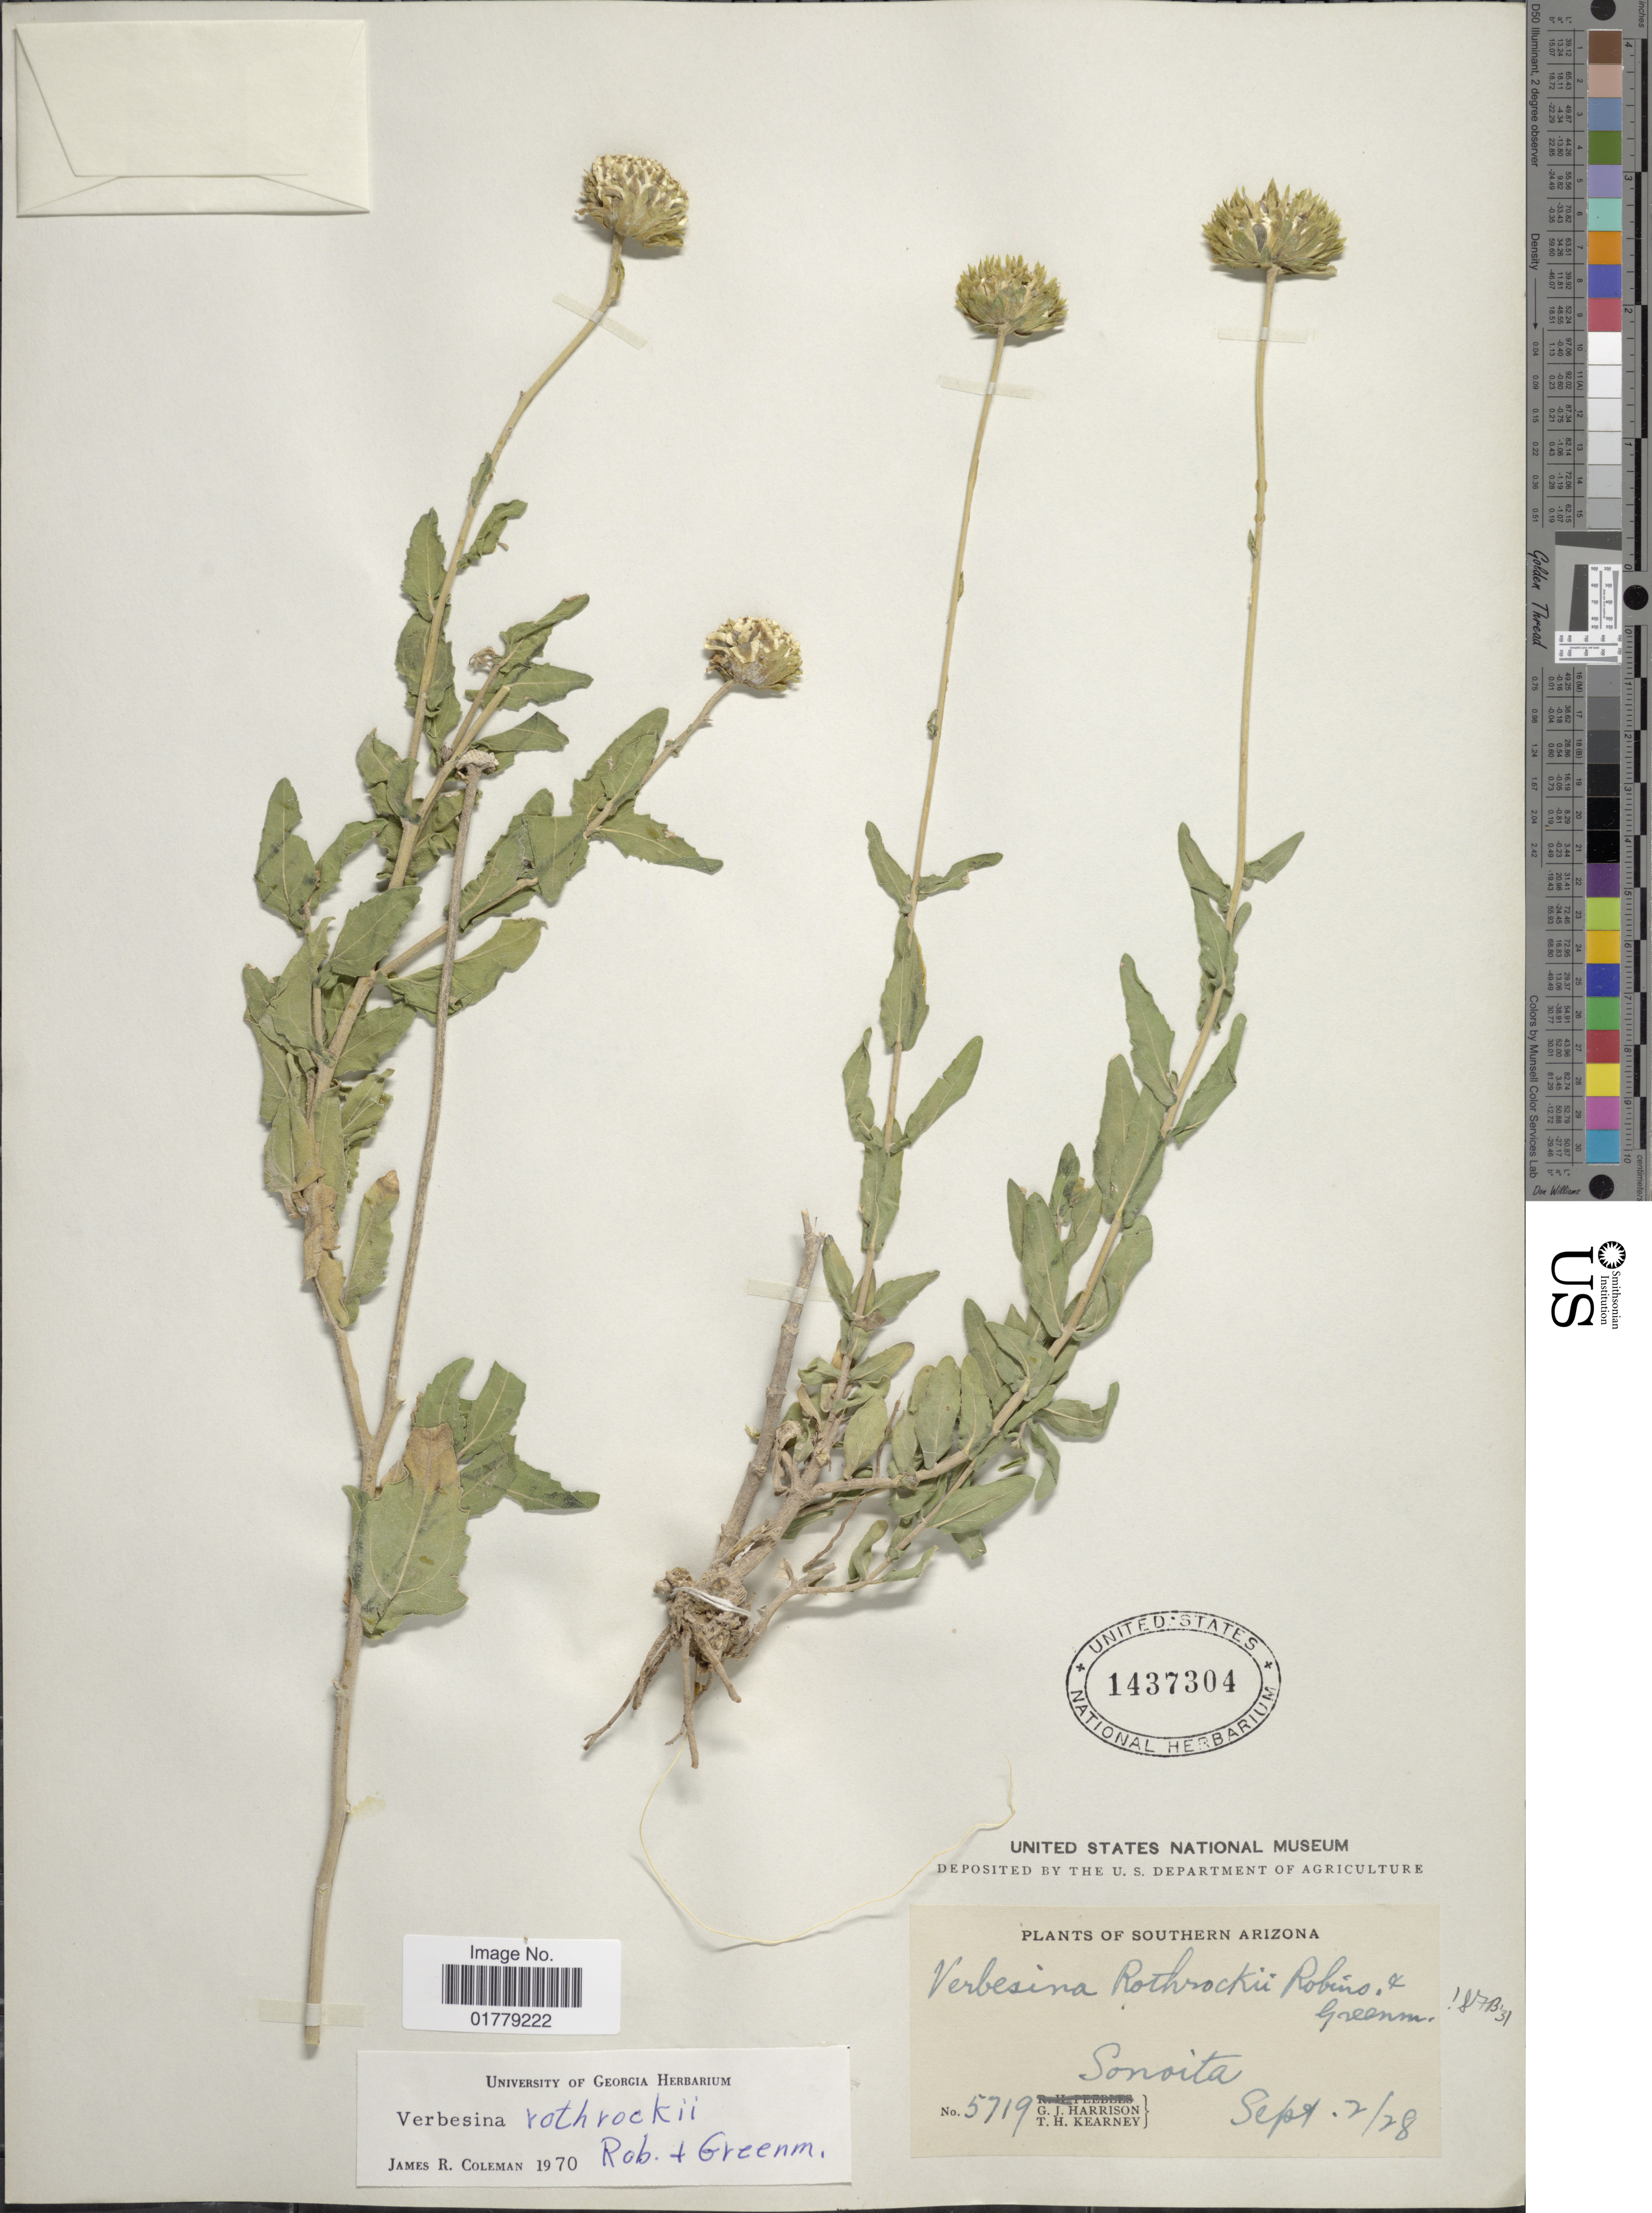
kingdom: Plantae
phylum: Tracheophyta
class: Magnoliopsida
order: Asterales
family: Asteraceae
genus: Verbesina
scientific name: Verbesina rothrockii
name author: B.L. Rob. & Greenm.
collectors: G. J. Harrison & T. H. Kearney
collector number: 5719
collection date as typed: Transcribed d/m/y: 2/9/28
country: United States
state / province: Arizona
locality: Southern Arizona. Sonoita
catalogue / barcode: US 1437304